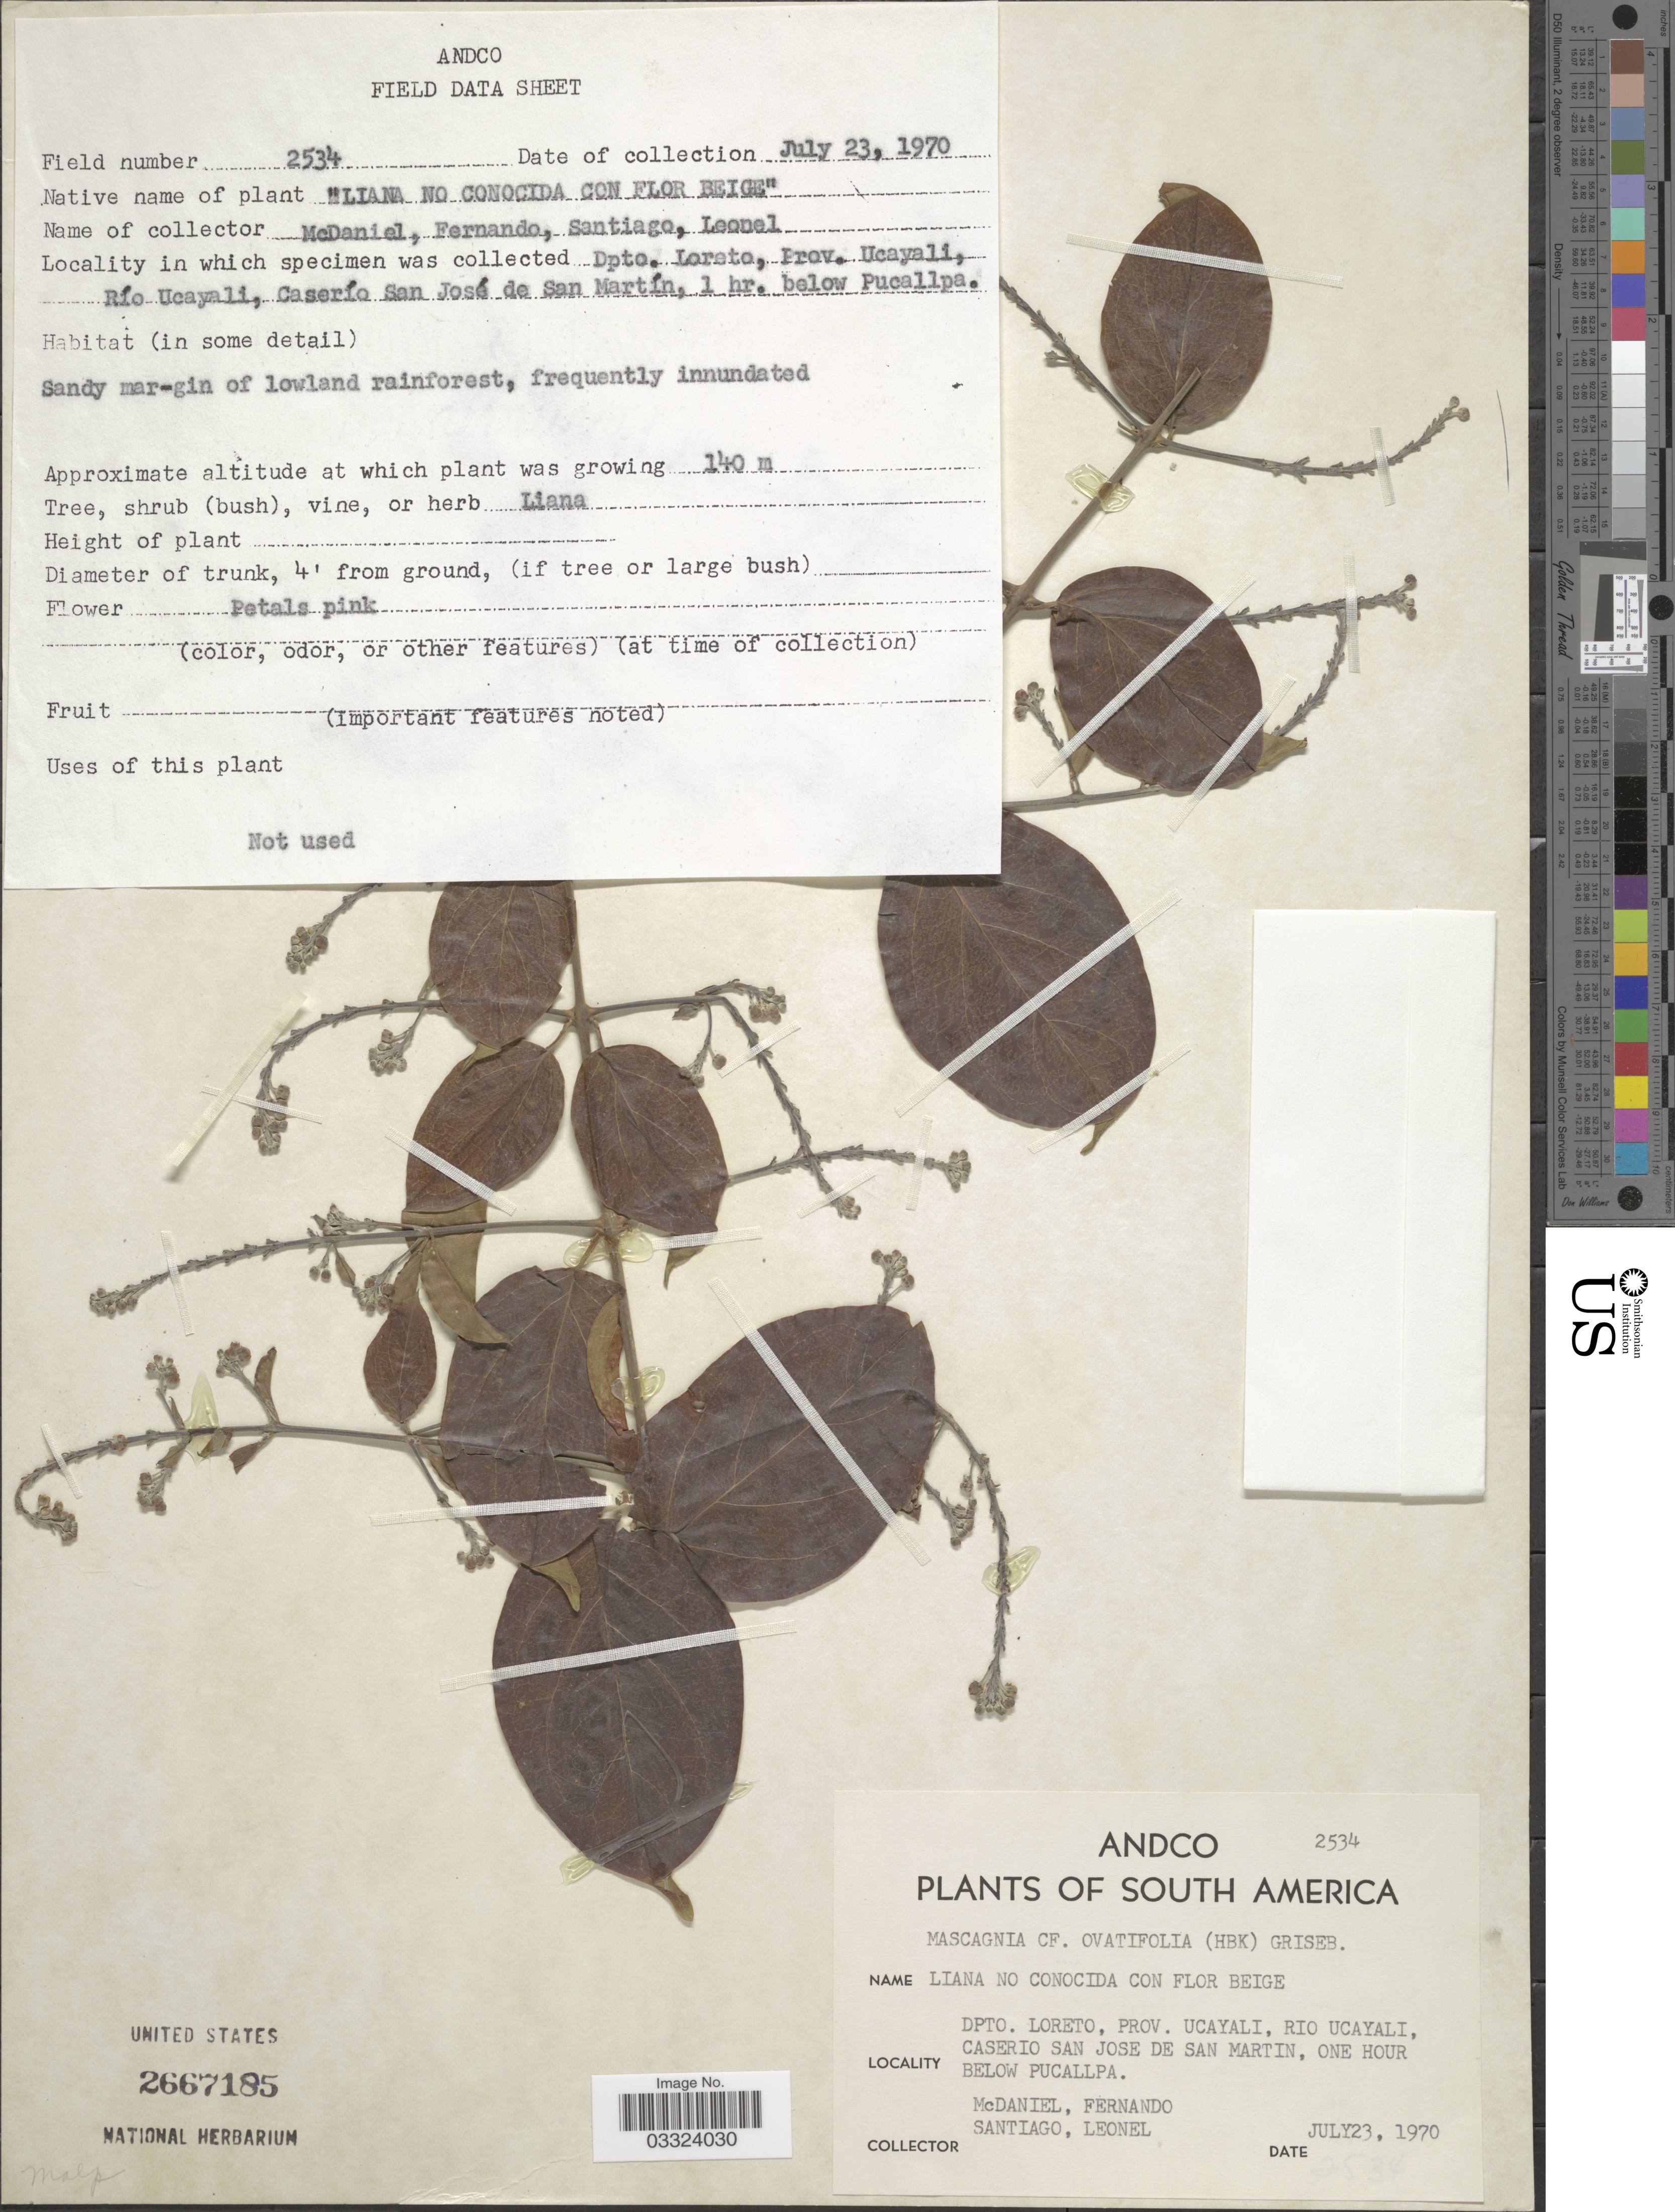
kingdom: Plantae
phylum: Tracheophyta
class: Magnoliopsida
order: Malpighiales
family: Malpighiaceae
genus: Mascagnia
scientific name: Mascagnia ovatifolia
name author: (Kunth) Griseb.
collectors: -- McDaniel, -- Fernando, -. Santiago & -- Leonel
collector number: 2534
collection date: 1970-07-23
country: Peru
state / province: Loreto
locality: Dpto. Loreto, Prov. Ucayali, Rio Ucayali, Caserio San Jose de San Martin, One hour below Pucallpa.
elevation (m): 140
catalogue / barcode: US 2667185